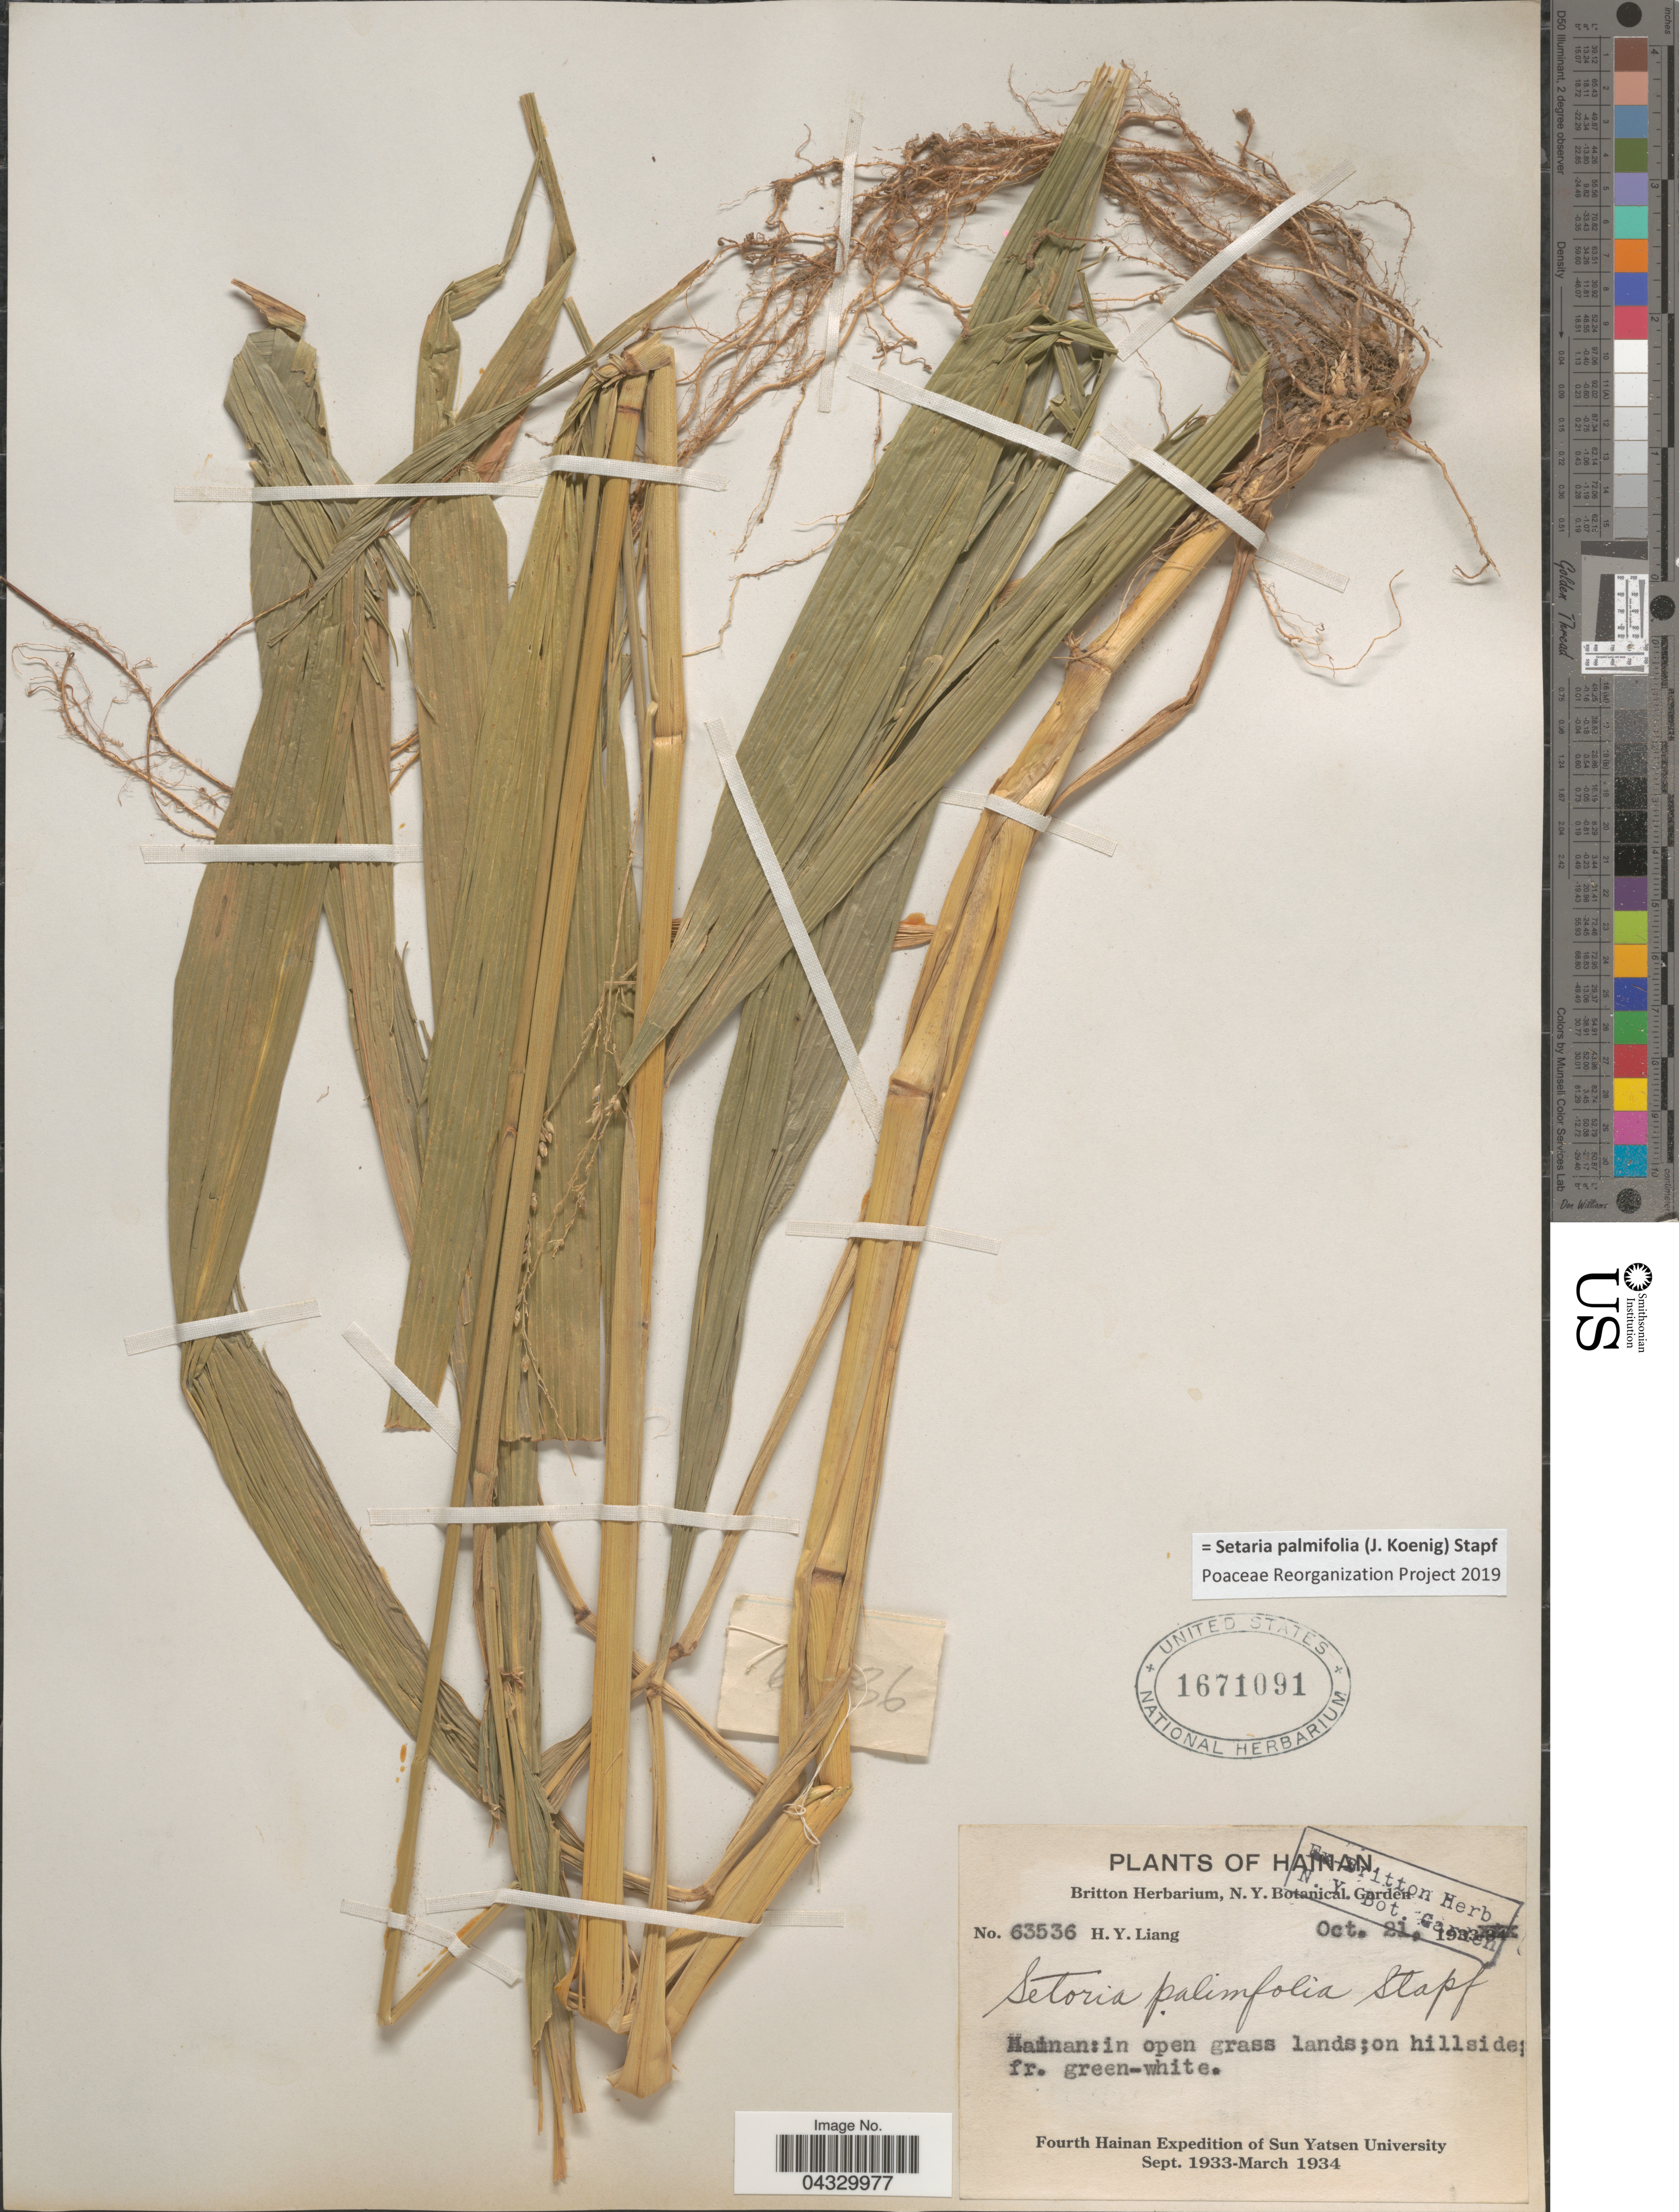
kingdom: Plantae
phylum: Tracheophyta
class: Liliopsida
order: Poales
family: Poaceae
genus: Setaria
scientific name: Setaria palmifolia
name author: (J. Koenig) Stapf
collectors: H. Y. Liang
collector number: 63536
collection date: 1933-10-21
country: China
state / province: Hainan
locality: Fourth Hainan Expedition of Sun Yatsen University.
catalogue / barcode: US 1671091